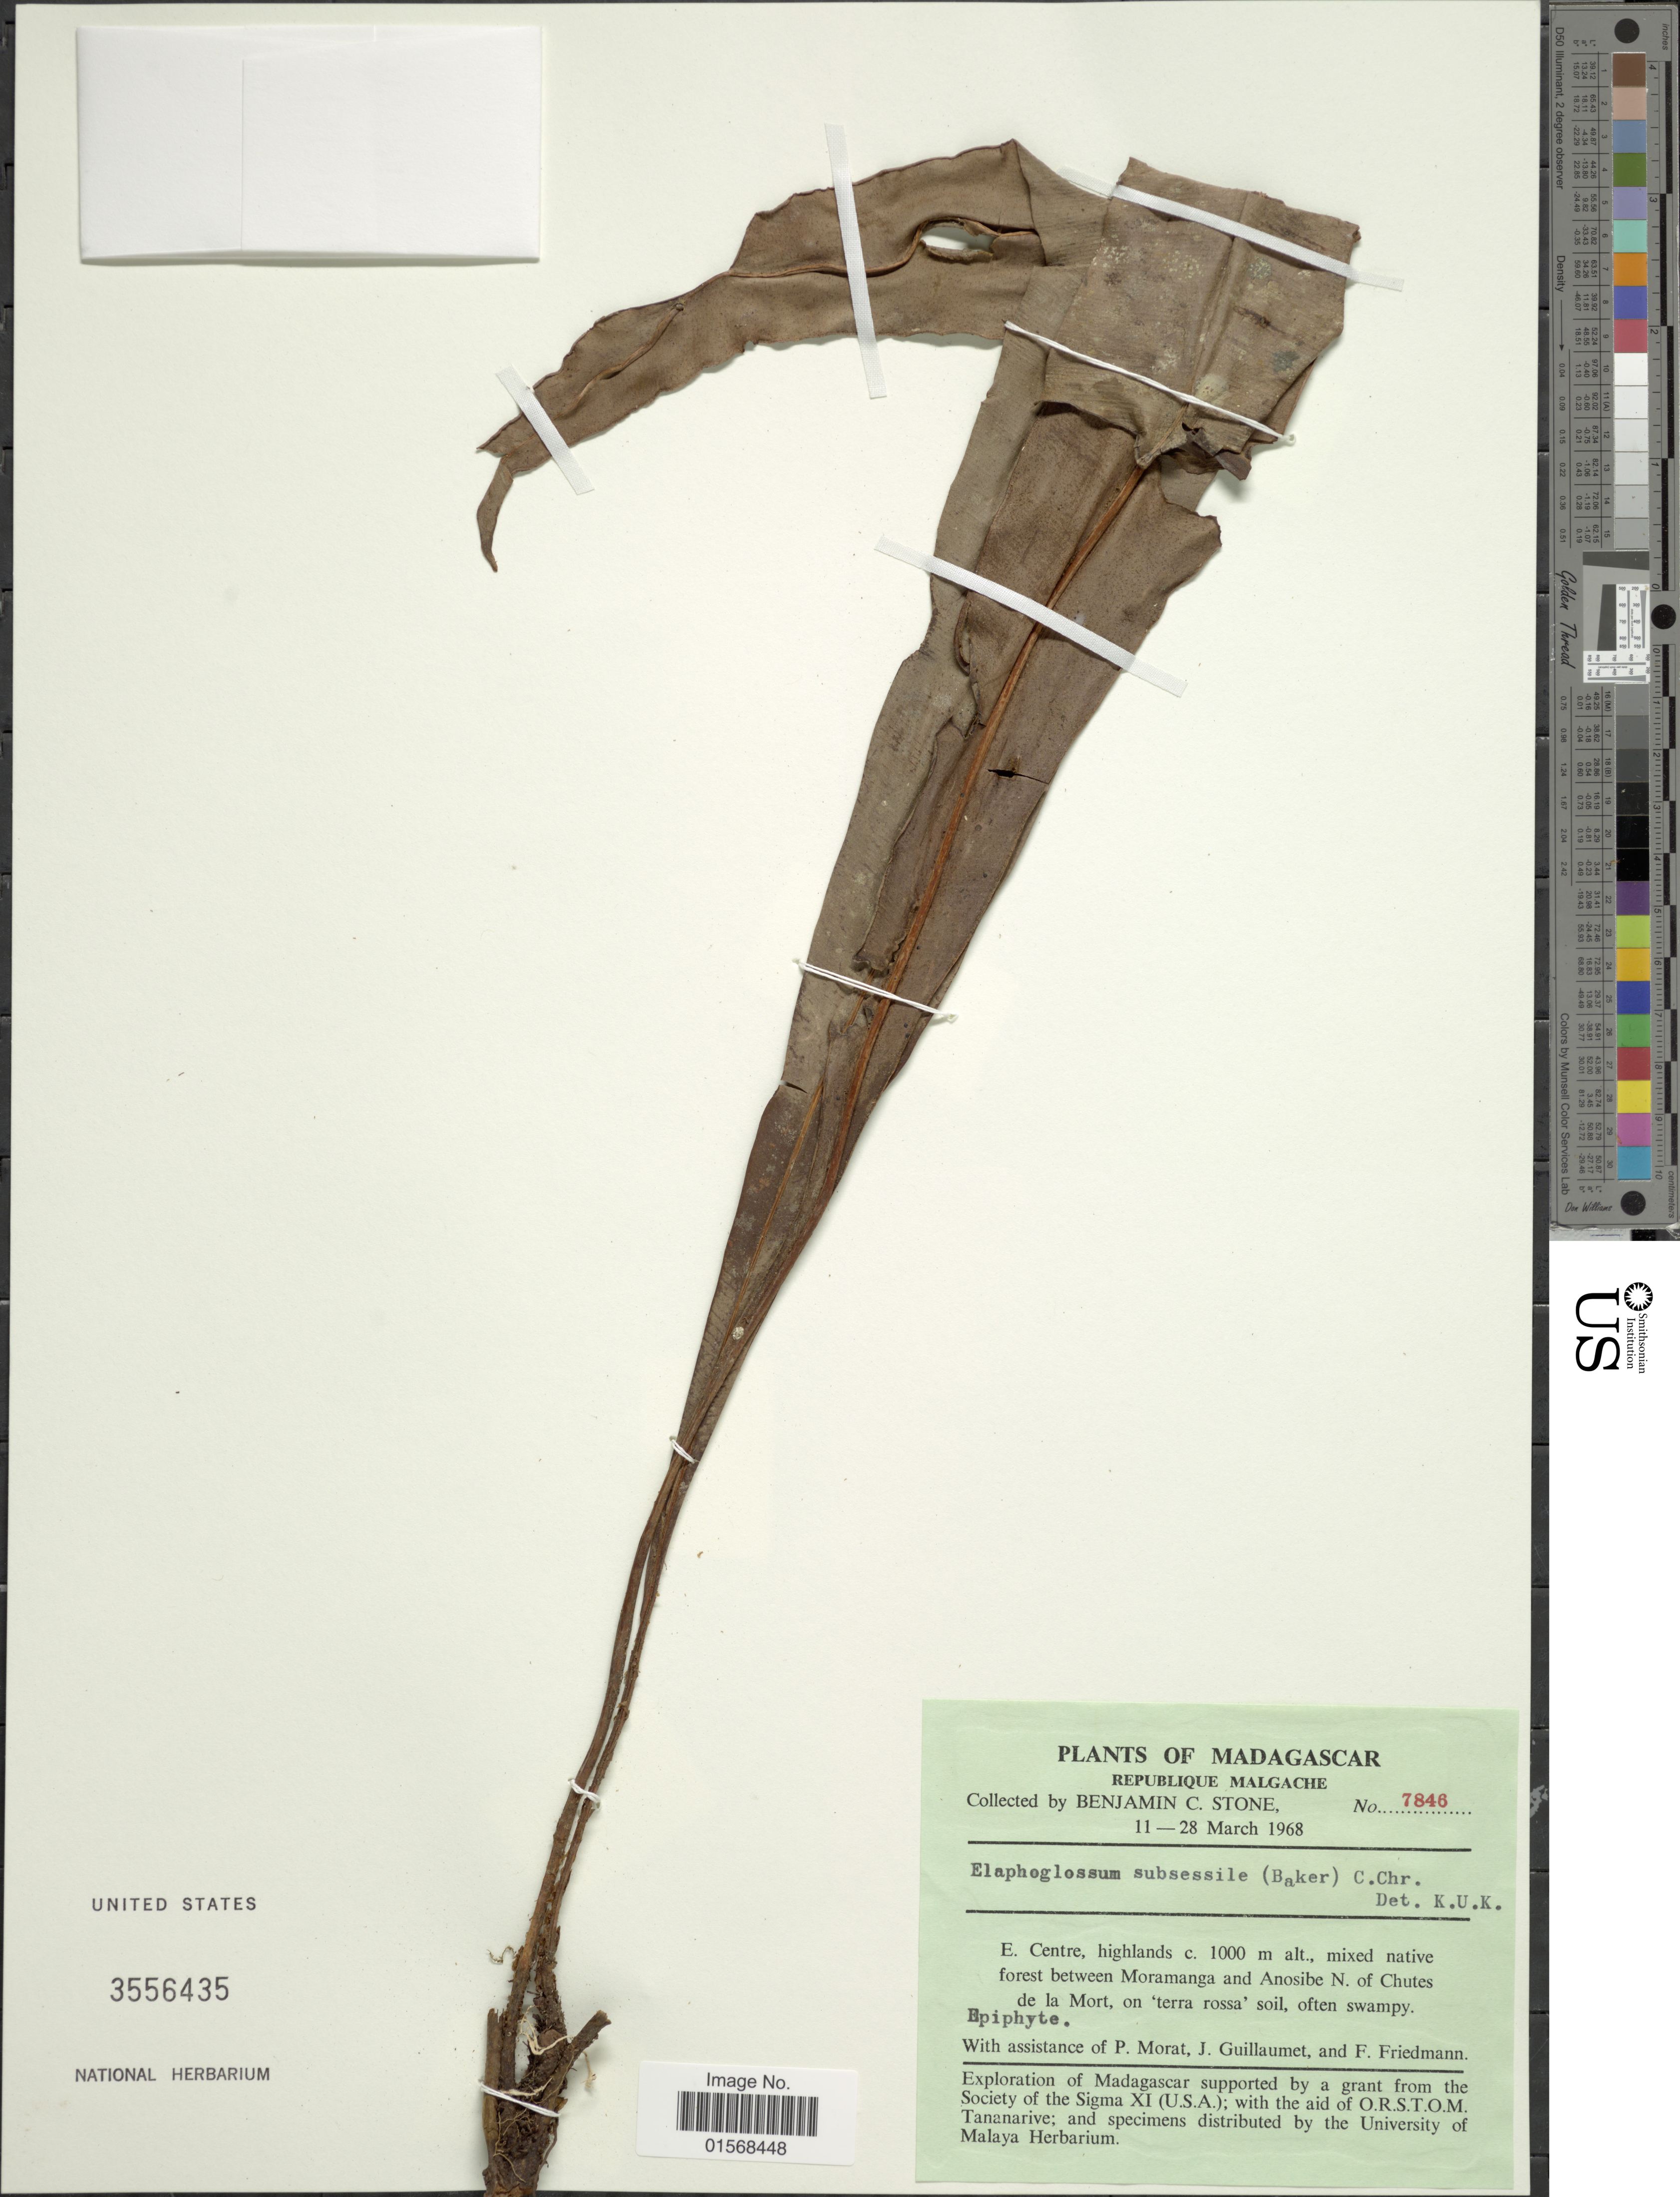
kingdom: Plantae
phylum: Tracheophyta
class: Polypodiopsida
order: Polypodiales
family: Dryopteridaceae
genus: Elaphoglossum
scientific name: Elaphoglossum subsessile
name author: (Baker) C. Chr.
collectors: B. C. Stone, P. Morat, J. Guillaumet & F. Friedmann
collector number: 7846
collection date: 1968-03-11/1968-03-28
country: Madagascar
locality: Madagascar, Republique Malgache, E. Centre, highlands, mixed native forest between Moramanga and Anosibe N. of Chutes de la Mort.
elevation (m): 1000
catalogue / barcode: US 3556435